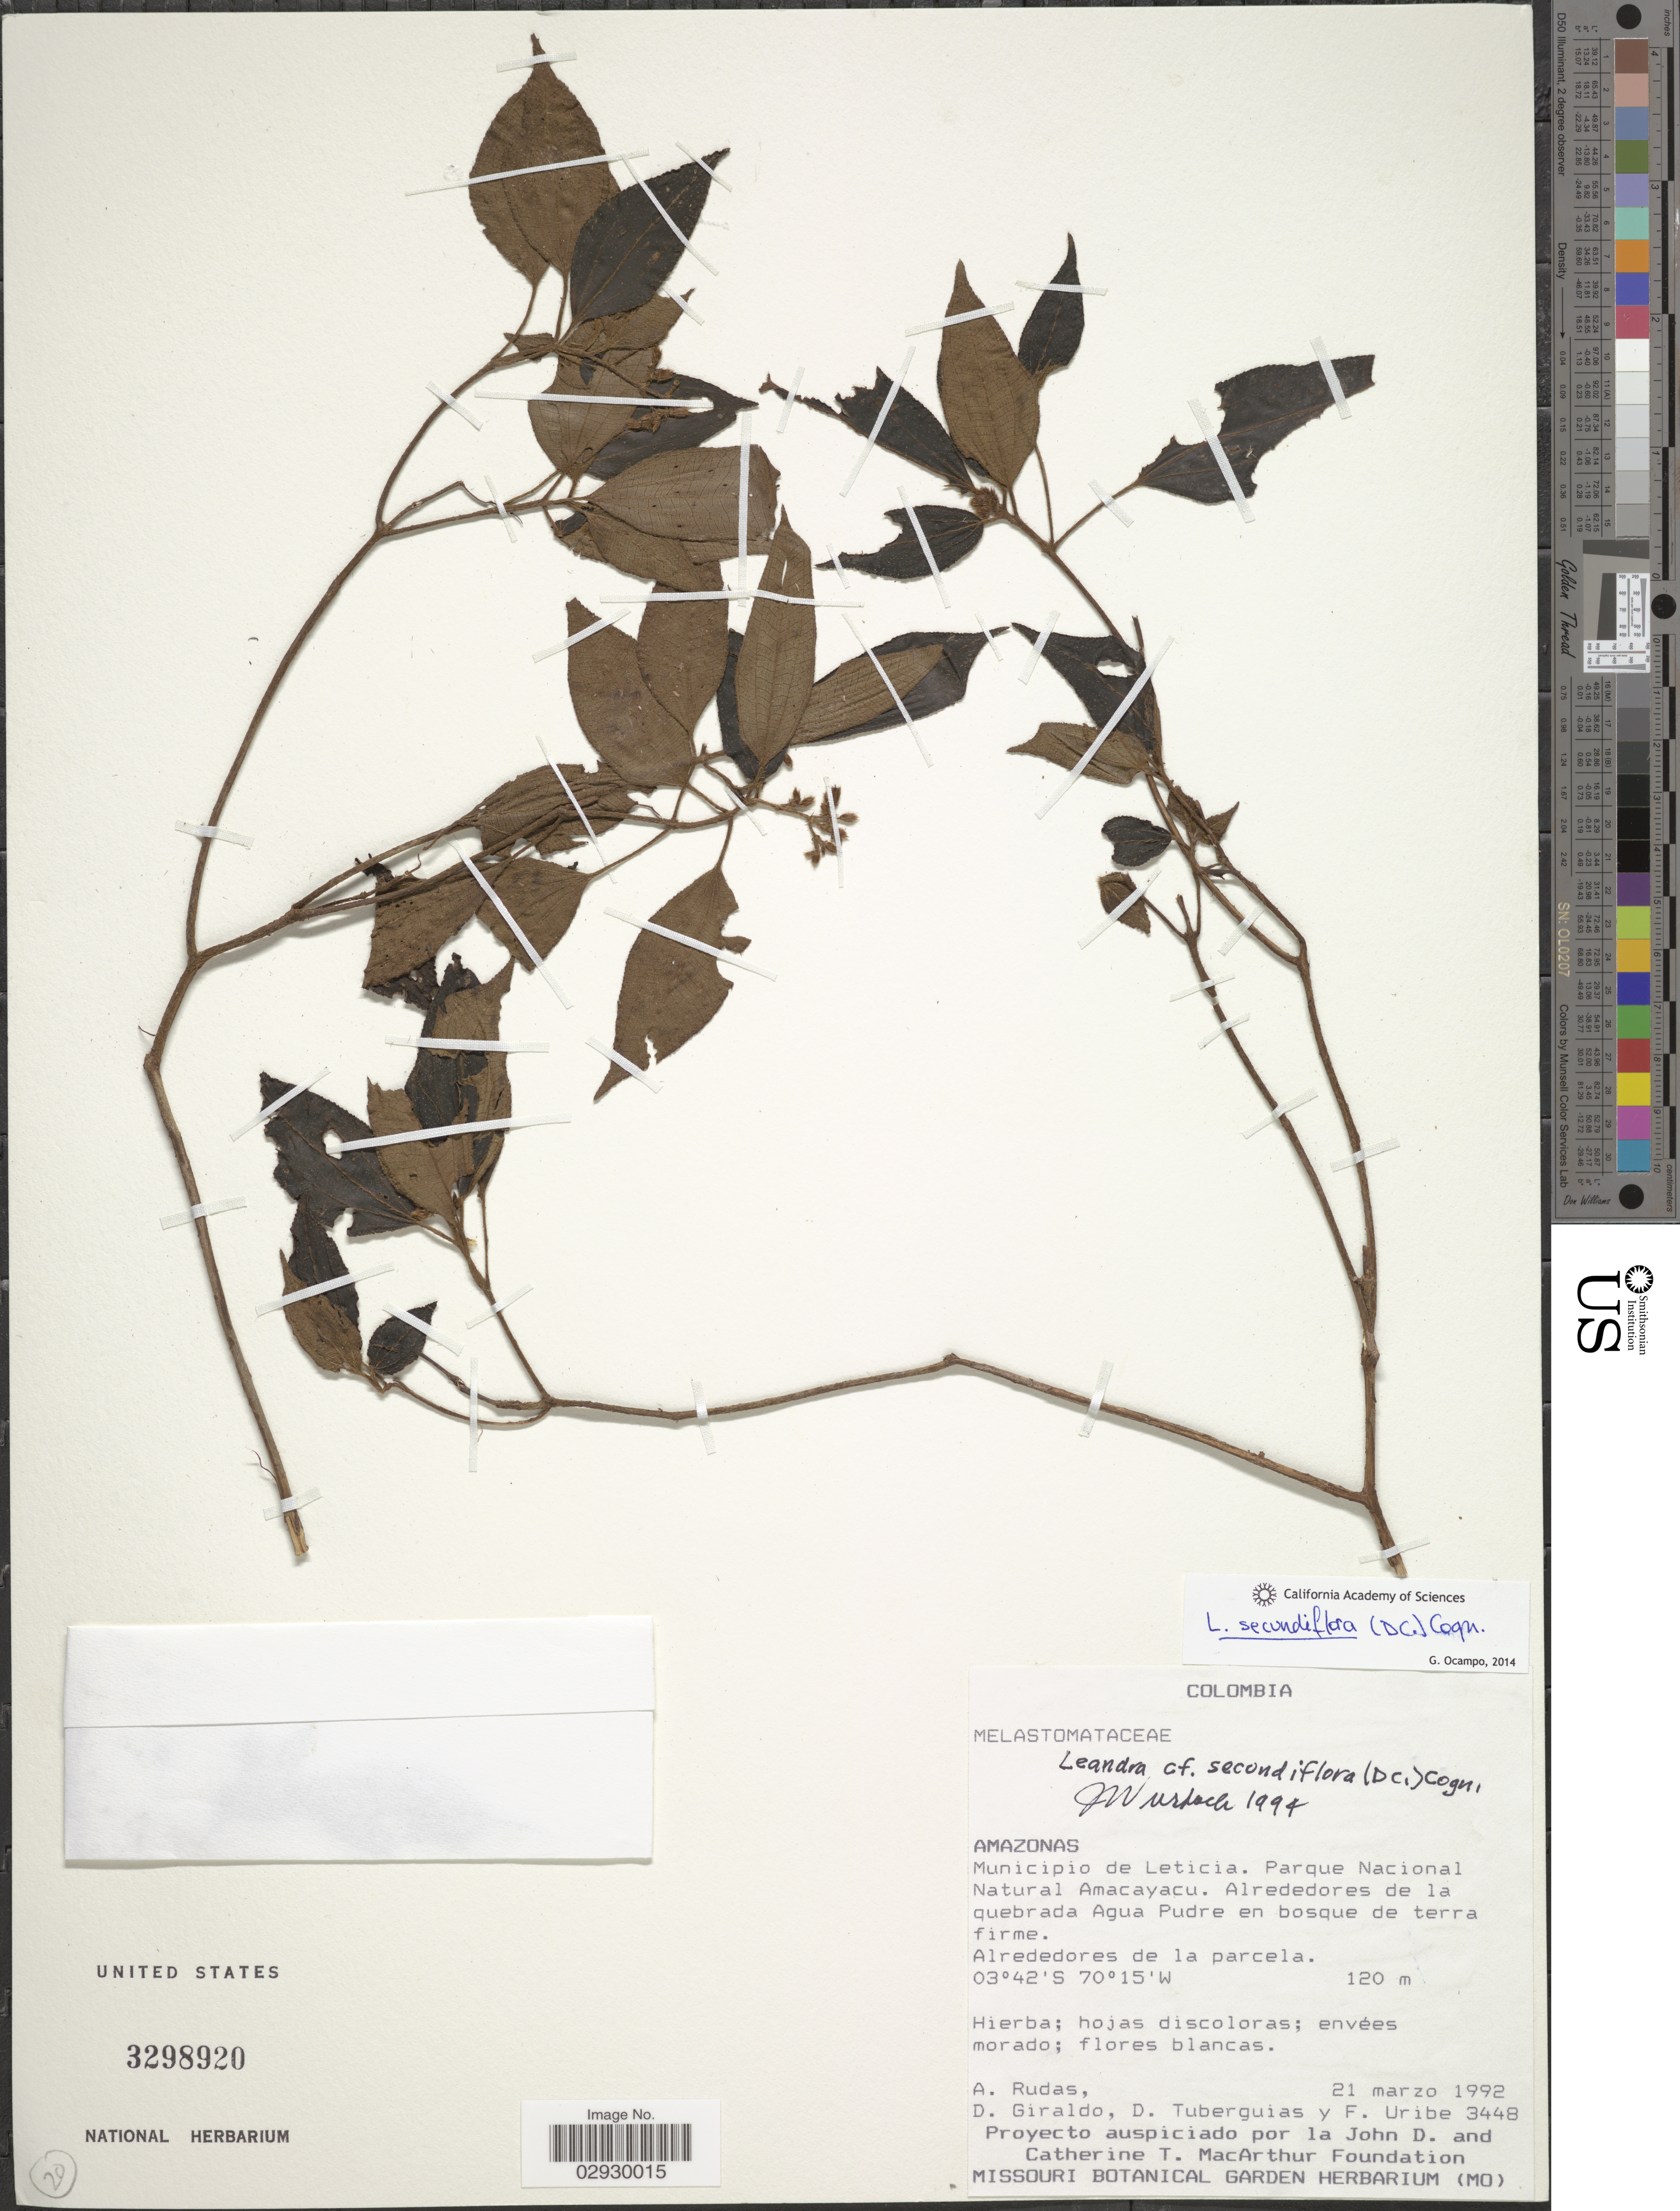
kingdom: Plantae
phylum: Tracheophyta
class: Magnoliopsida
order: Myrtales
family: Melastomataceae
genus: Leandra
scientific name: Leandra secundiflora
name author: (DC.) Cogn.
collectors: A. Rudas, D. Giraldo, D. Tuberguias & F. Uribe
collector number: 3448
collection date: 1992-03-21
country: Colombia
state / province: Amazônas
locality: Municipio de Leticia. Parque Nacional Natural Amacayacu. Alrededores de la quebrada Agua Pudre en bosque terra firme.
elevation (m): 120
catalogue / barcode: US 3298920